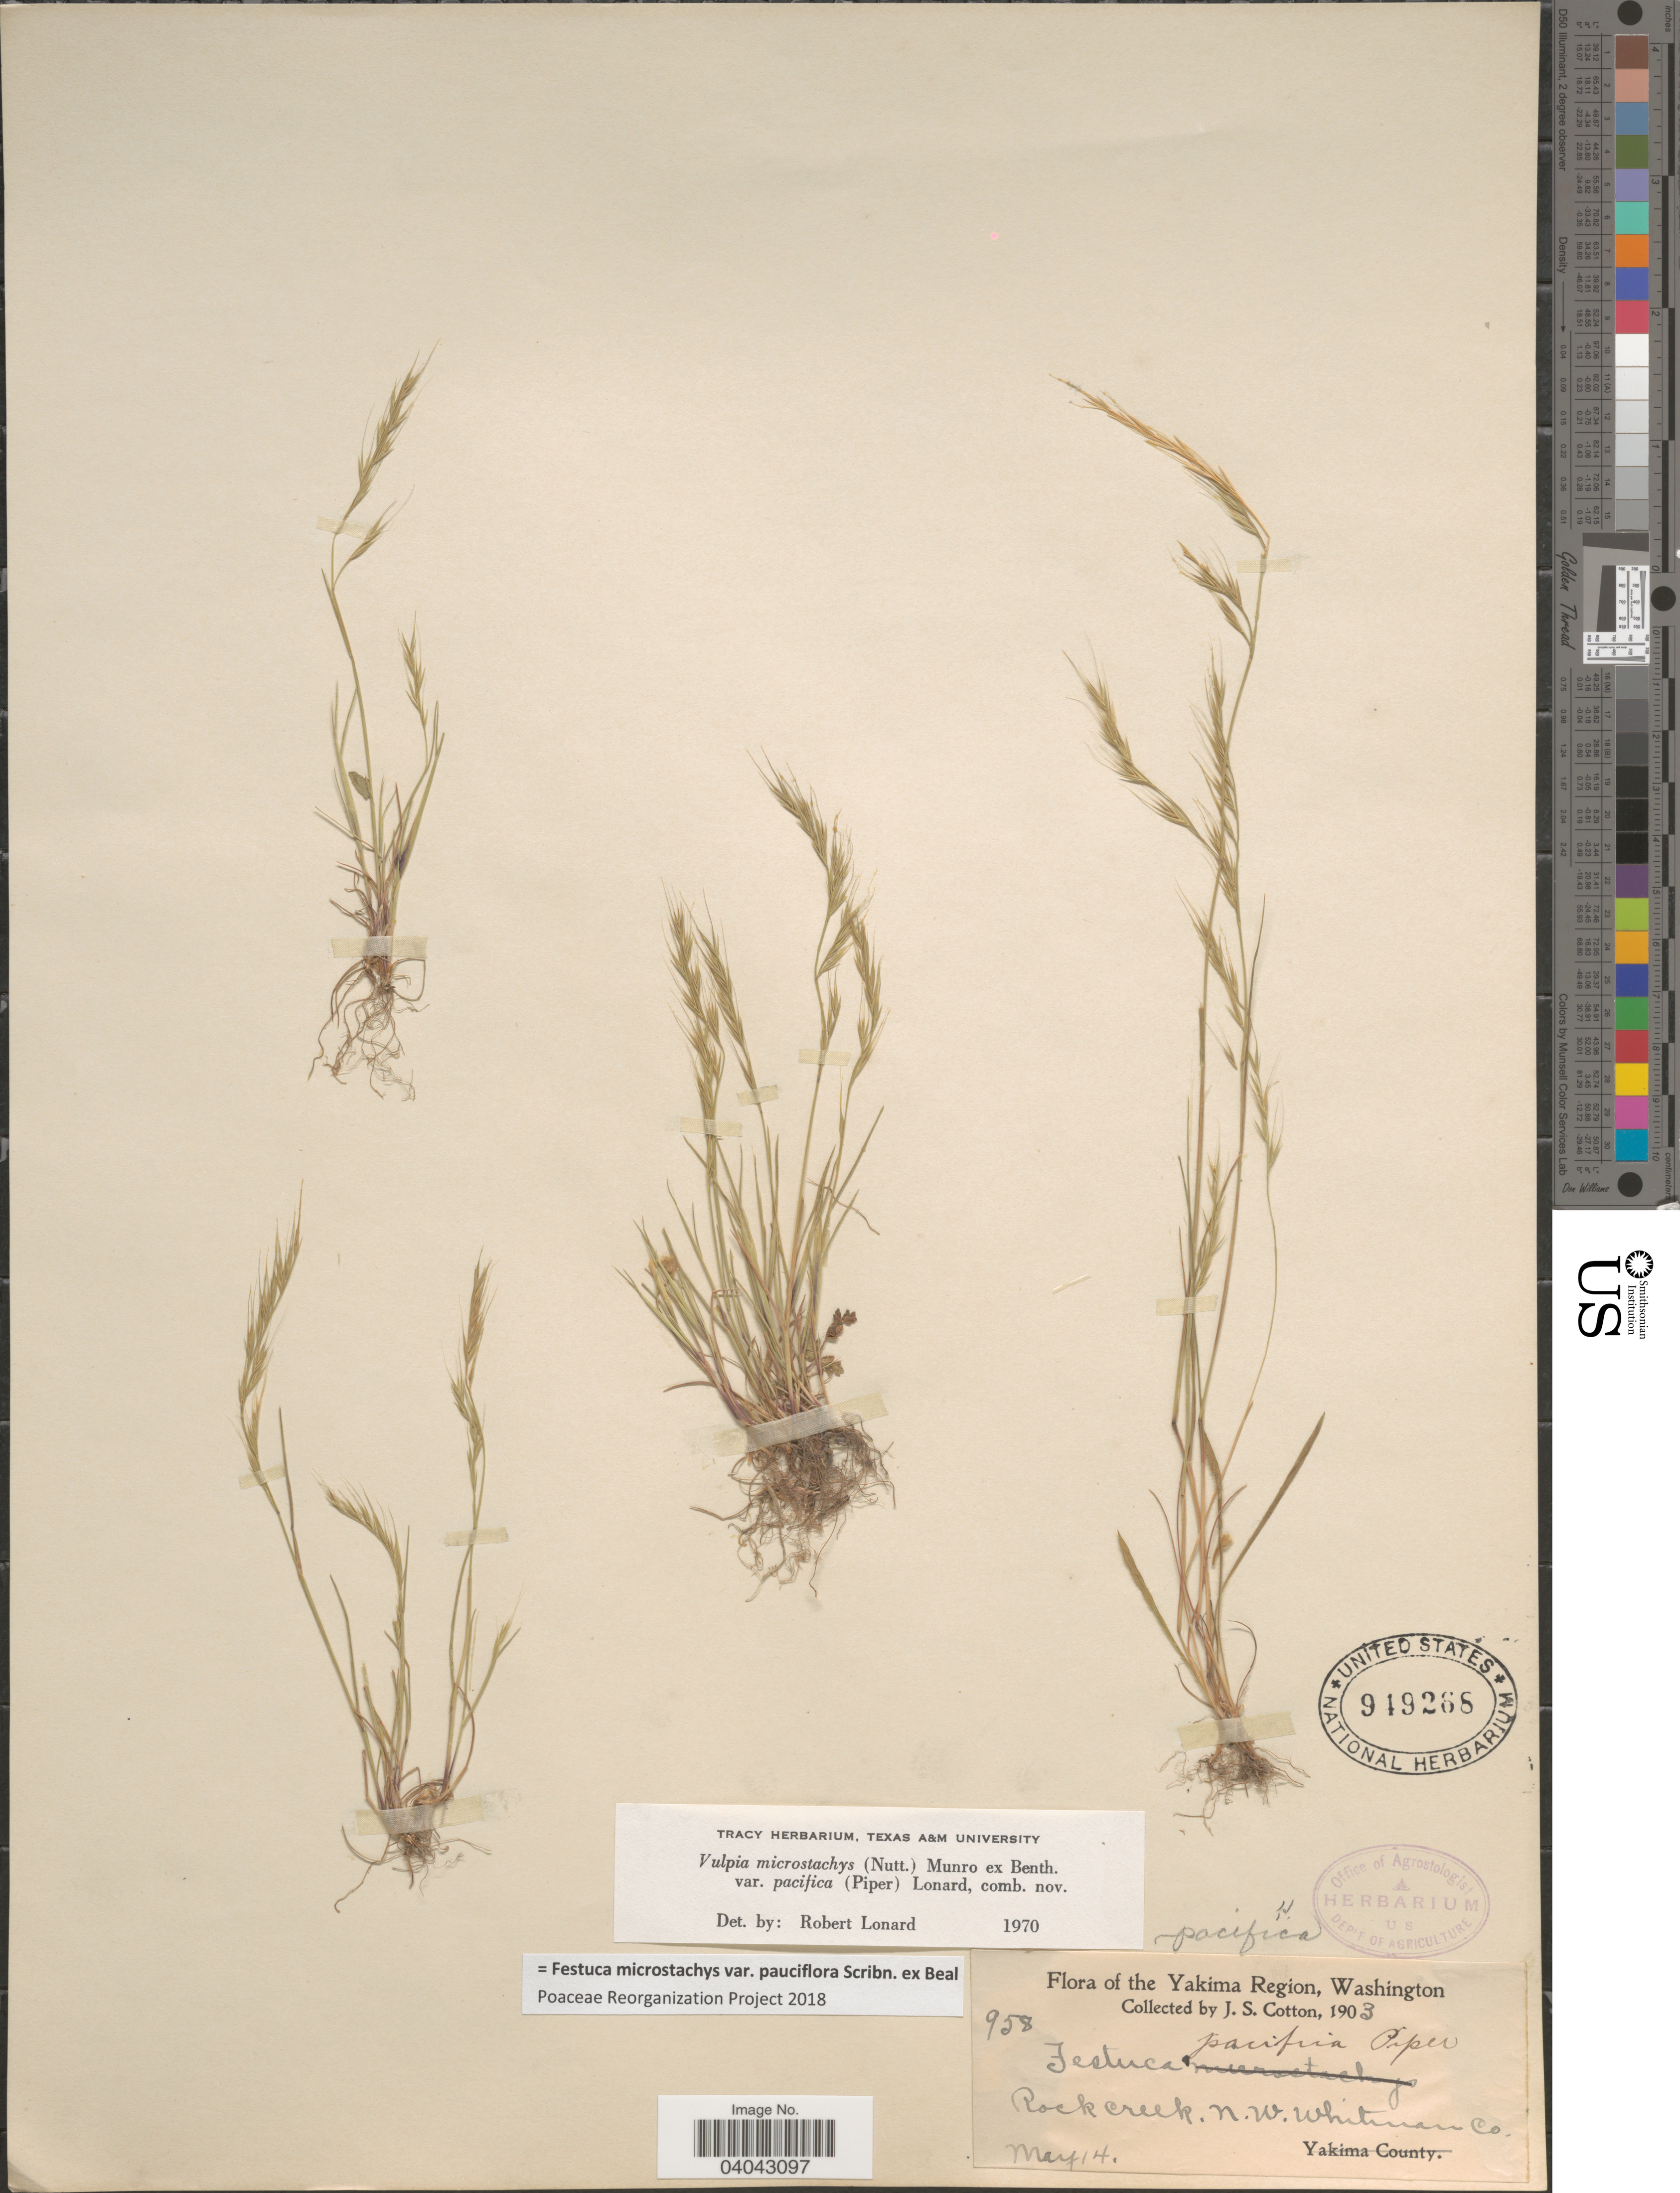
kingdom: Plantae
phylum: Tracheophyta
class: Liliopsida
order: Poales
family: Poaceae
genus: Festuca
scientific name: Festuca microstachys var. pauciflora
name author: Scribn. ex W.J. Beal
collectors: J. S. Cotton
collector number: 958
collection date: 1903-05-14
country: United States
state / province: Washington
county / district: Yakima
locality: The Yakima Region. Rock Creek. N.W. Whiteman Co.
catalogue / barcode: US 949268